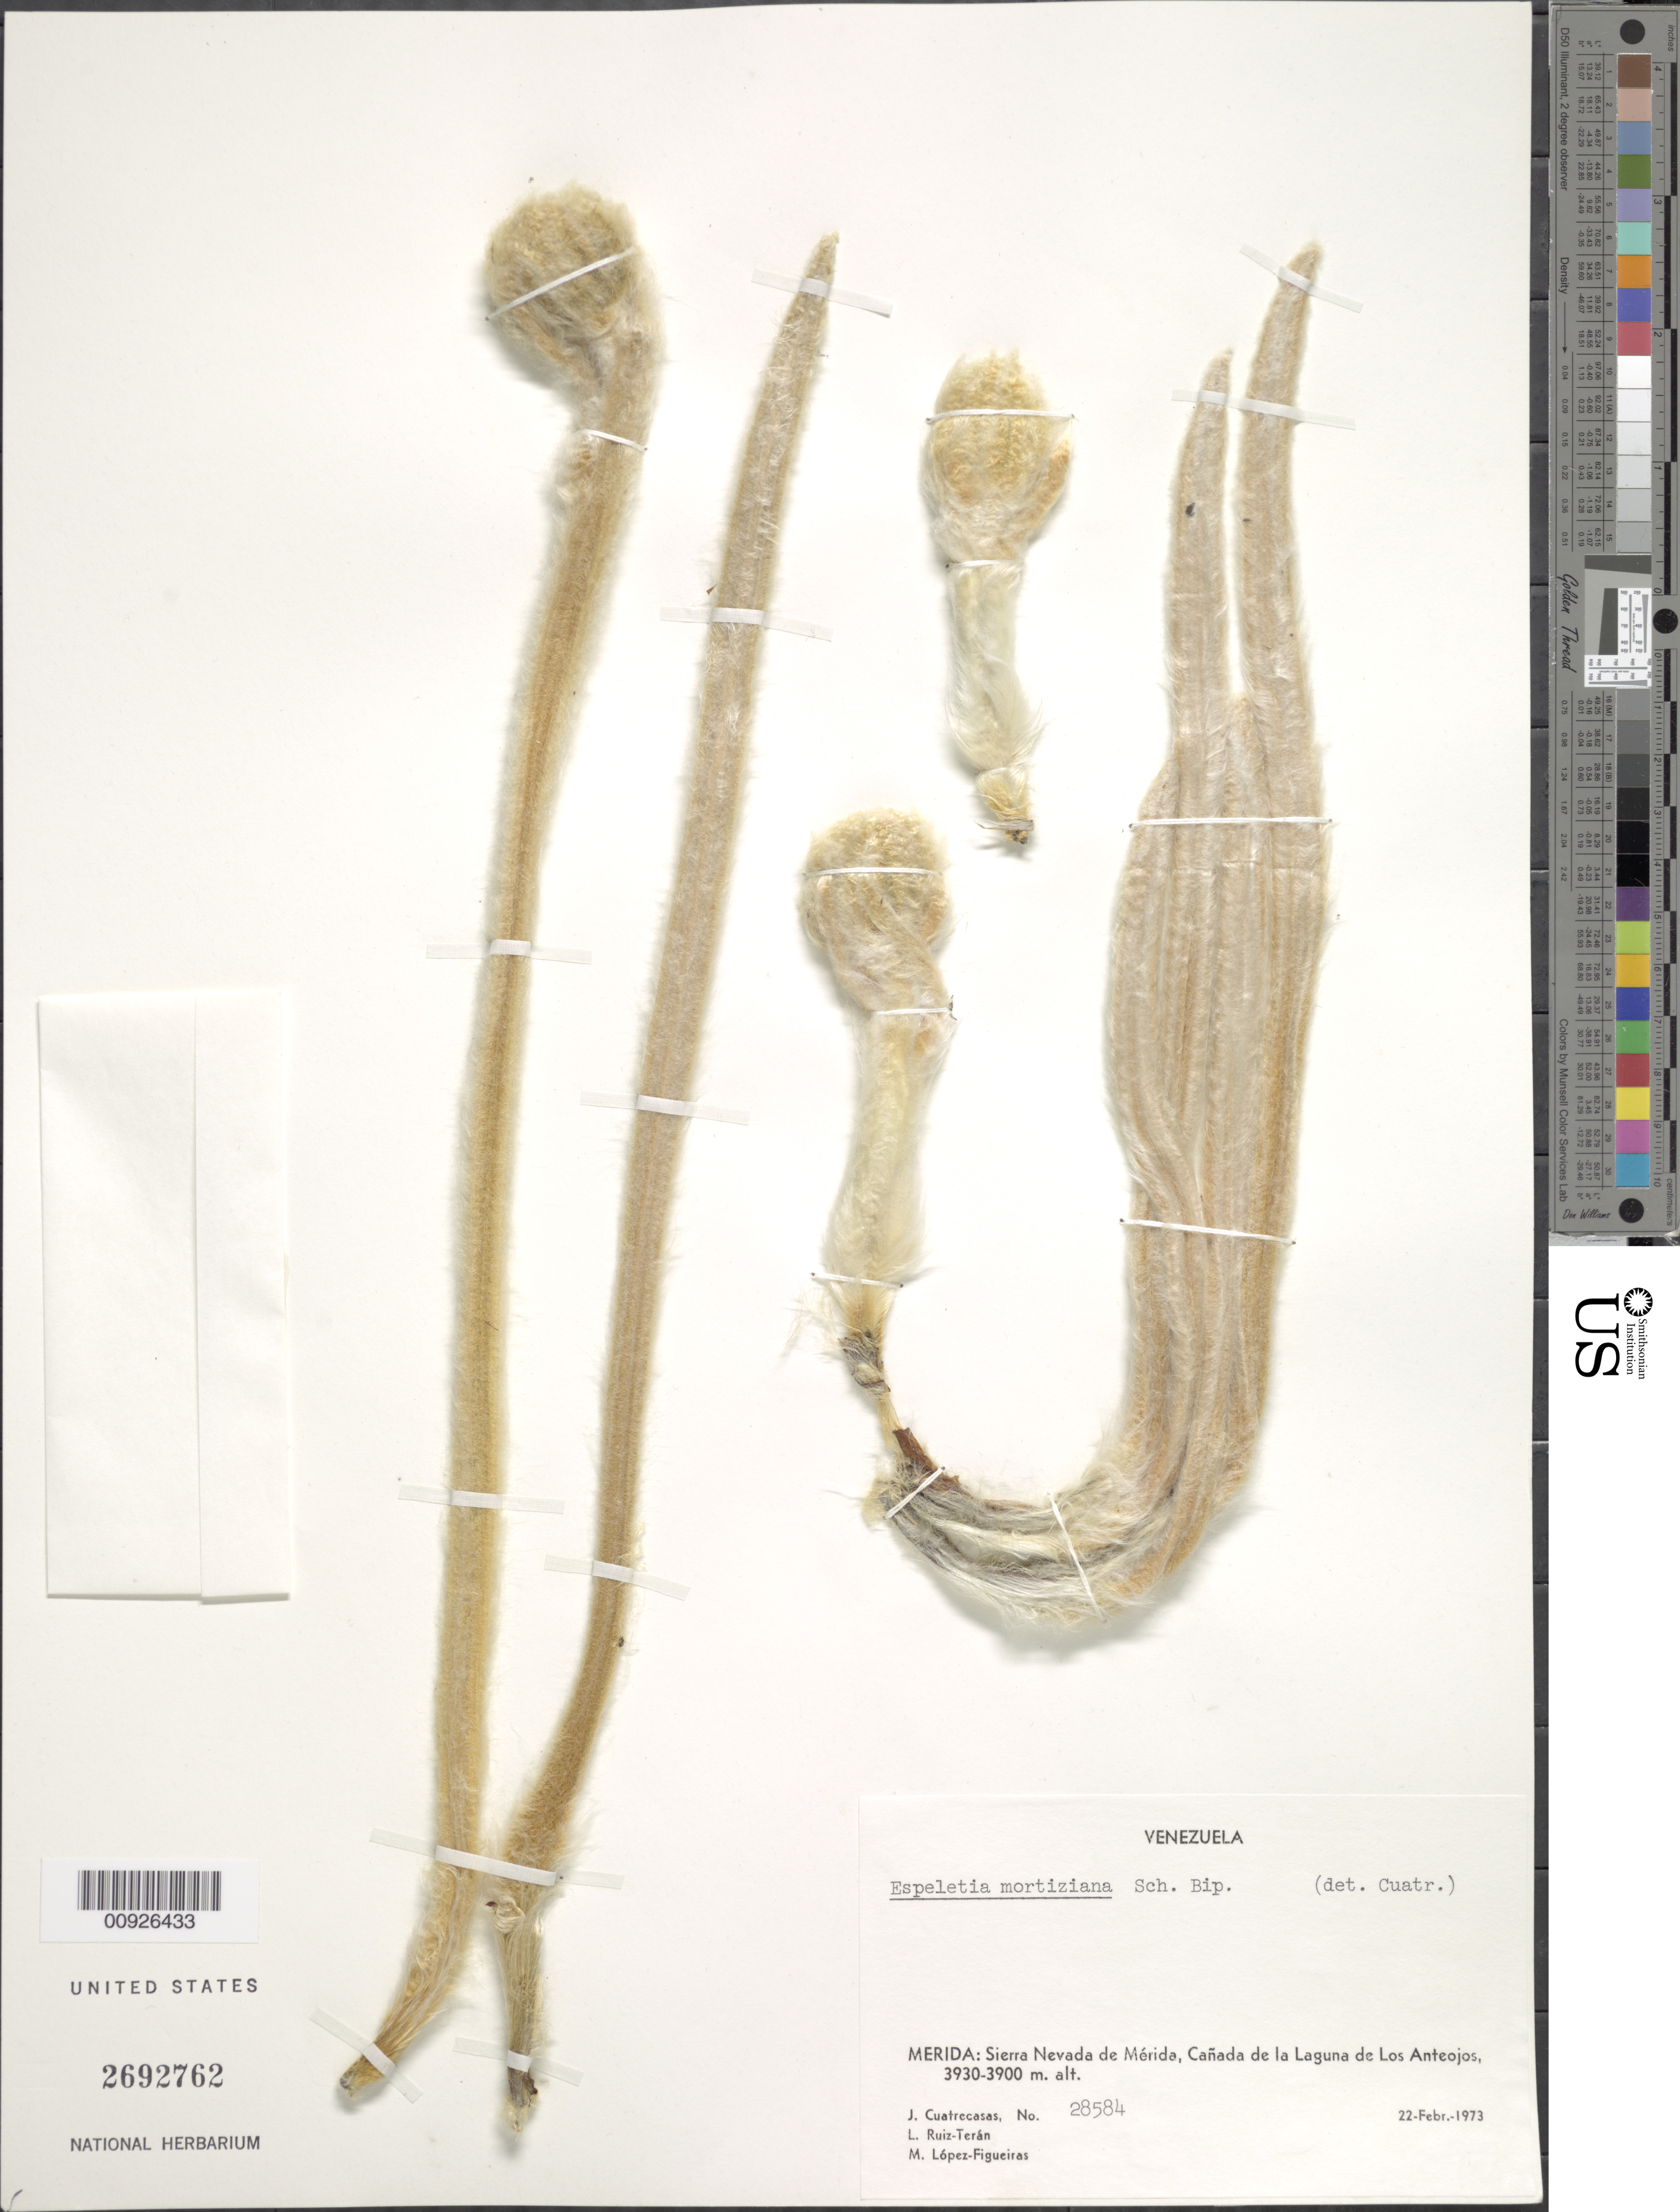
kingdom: Plantae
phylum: Tracheophyta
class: Magnoliopsida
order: Asterales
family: Asteraceae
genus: Coespeletia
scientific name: Coespeletia moritziana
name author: (Sch. Bip. ex Wedd.) Cuatrec.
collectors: J. Cuatrecasas, L. E. Ruíz-Terán & M. López Figueiras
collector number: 28584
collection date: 1973-02-22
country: Venezuela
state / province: Mérida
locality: Sierra nevada de Mérida, Cañada de la Laguna de Los Anteojos.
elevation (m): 3900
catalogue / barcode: US 2692762